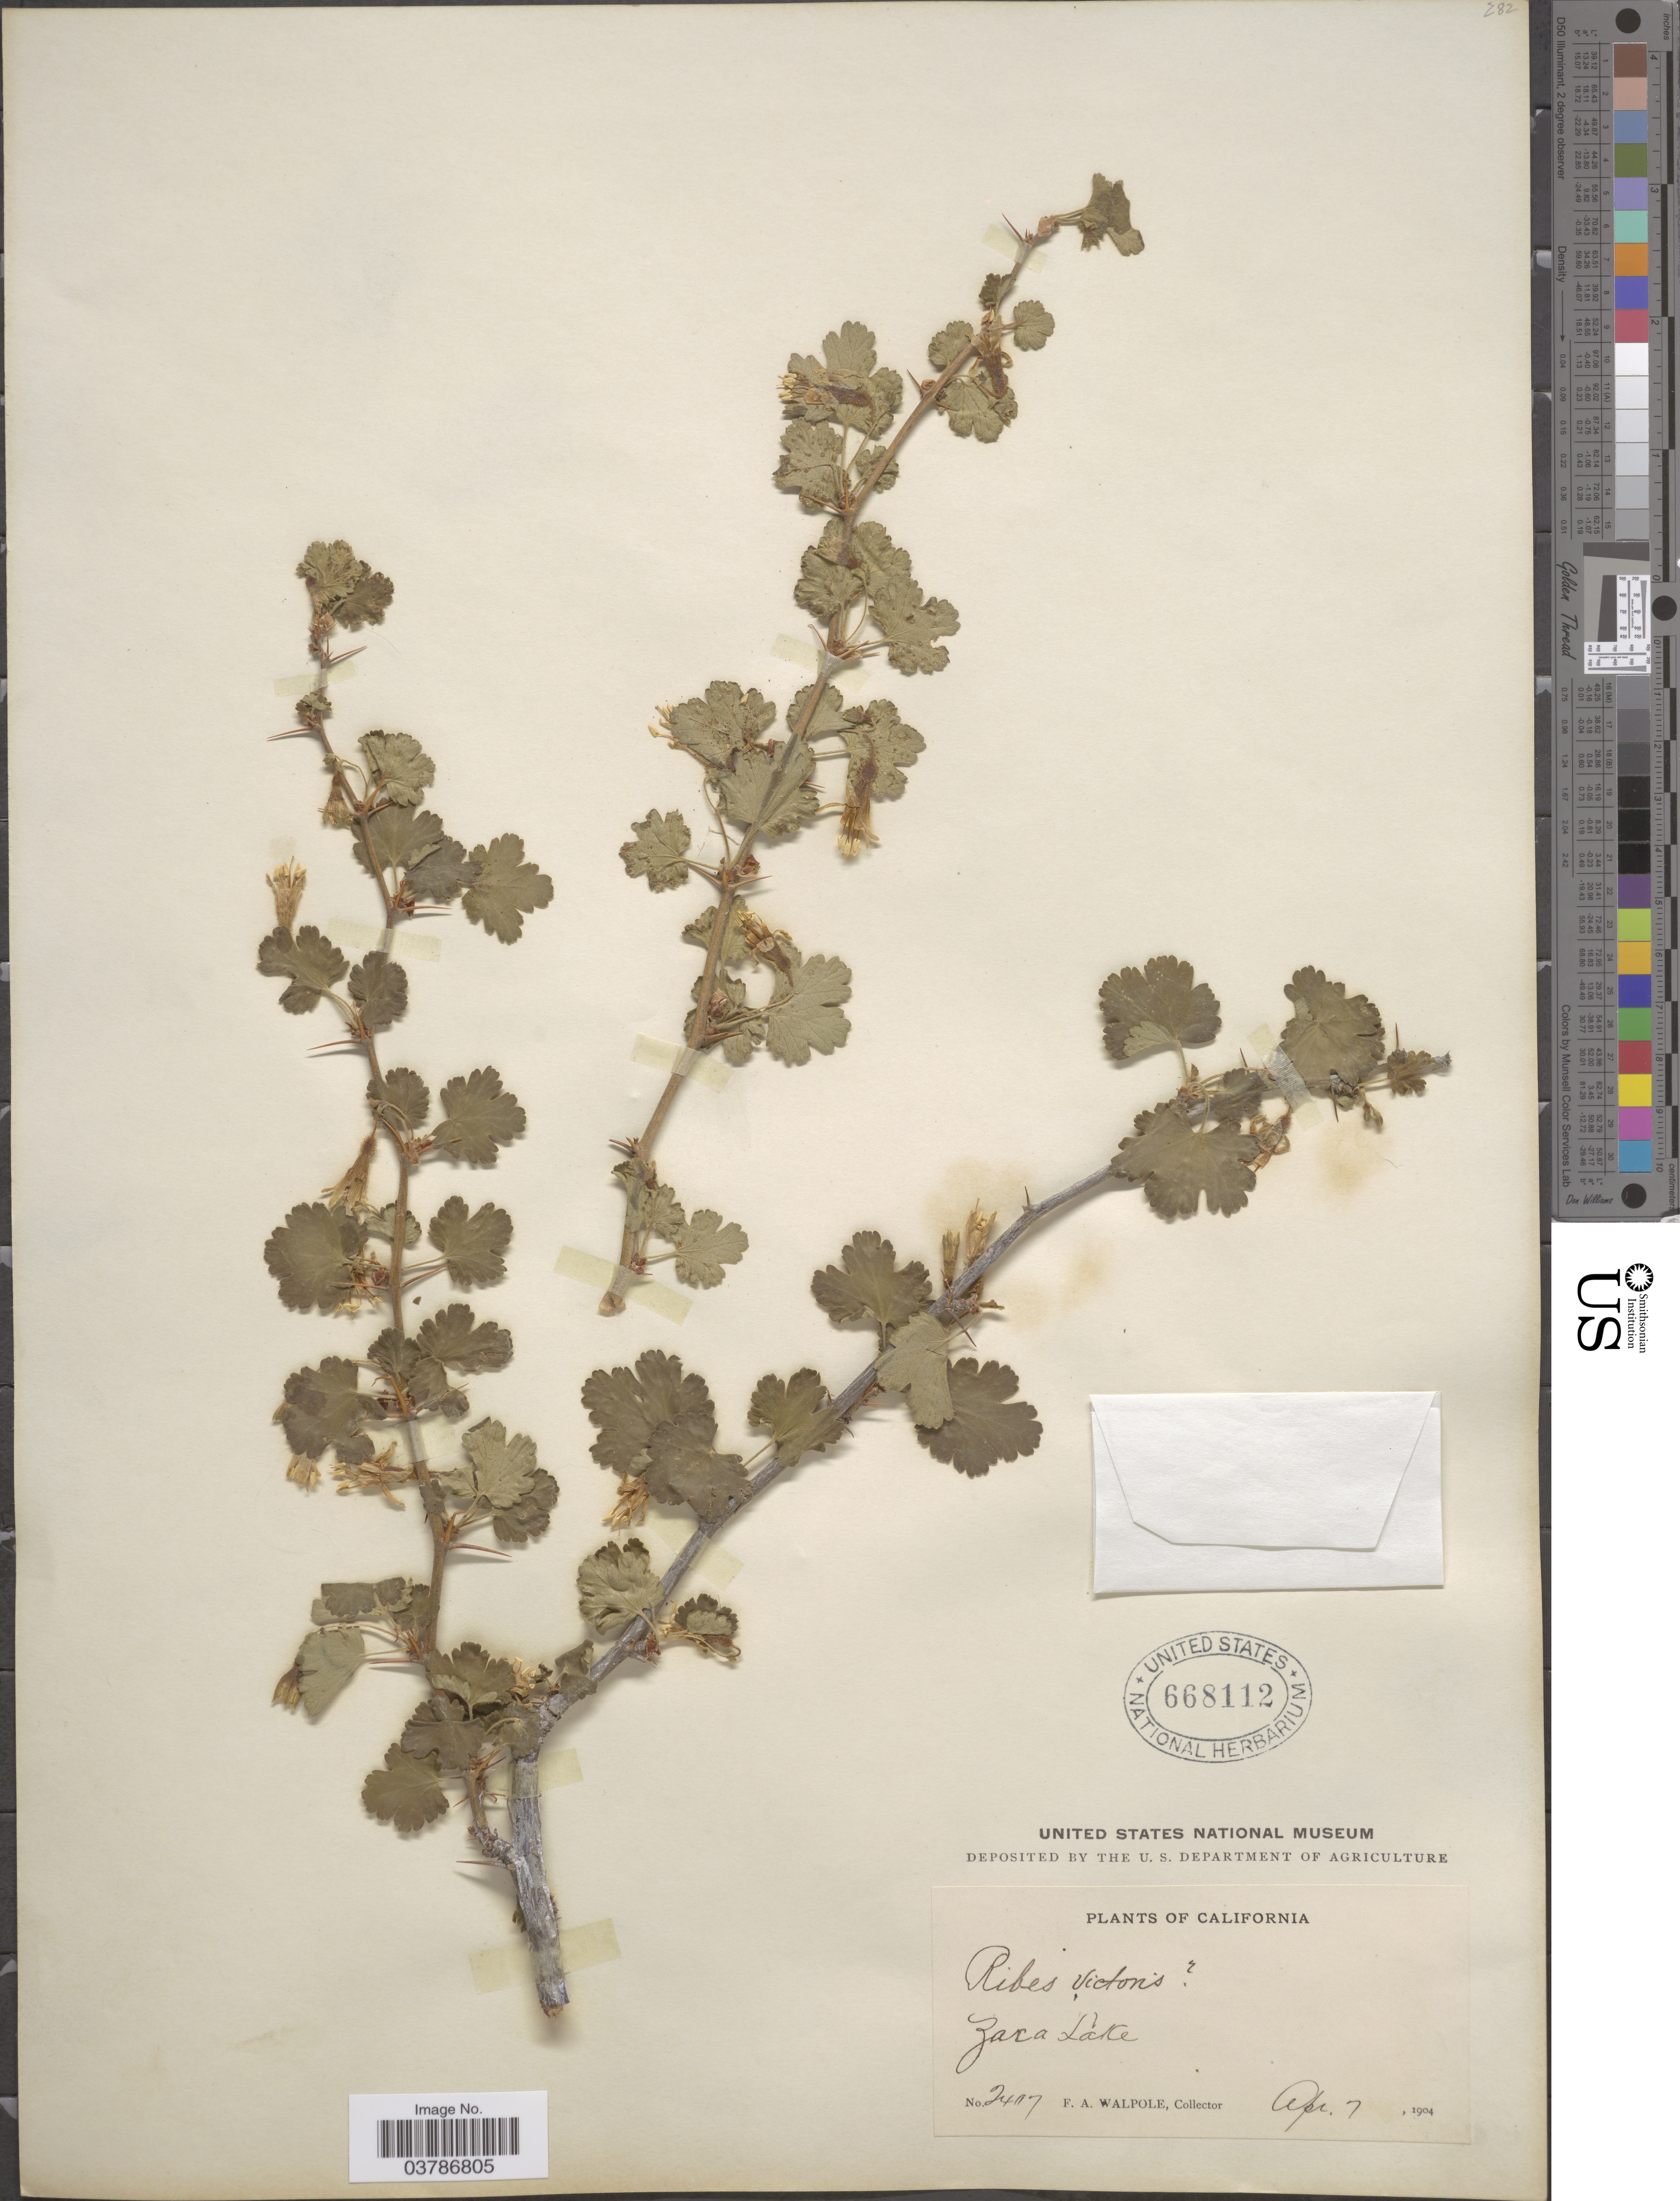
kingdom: Plantae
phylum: Tracheophyta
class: Magnoliopsida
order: Saxifragales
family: Grossulariaceae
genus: Ribes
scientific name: Ribes victoris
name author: Greene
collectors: F. Walpole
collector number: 2407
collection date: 1904-04-07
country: United States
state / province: California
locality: Zaca Lake.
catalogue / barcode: US 668112